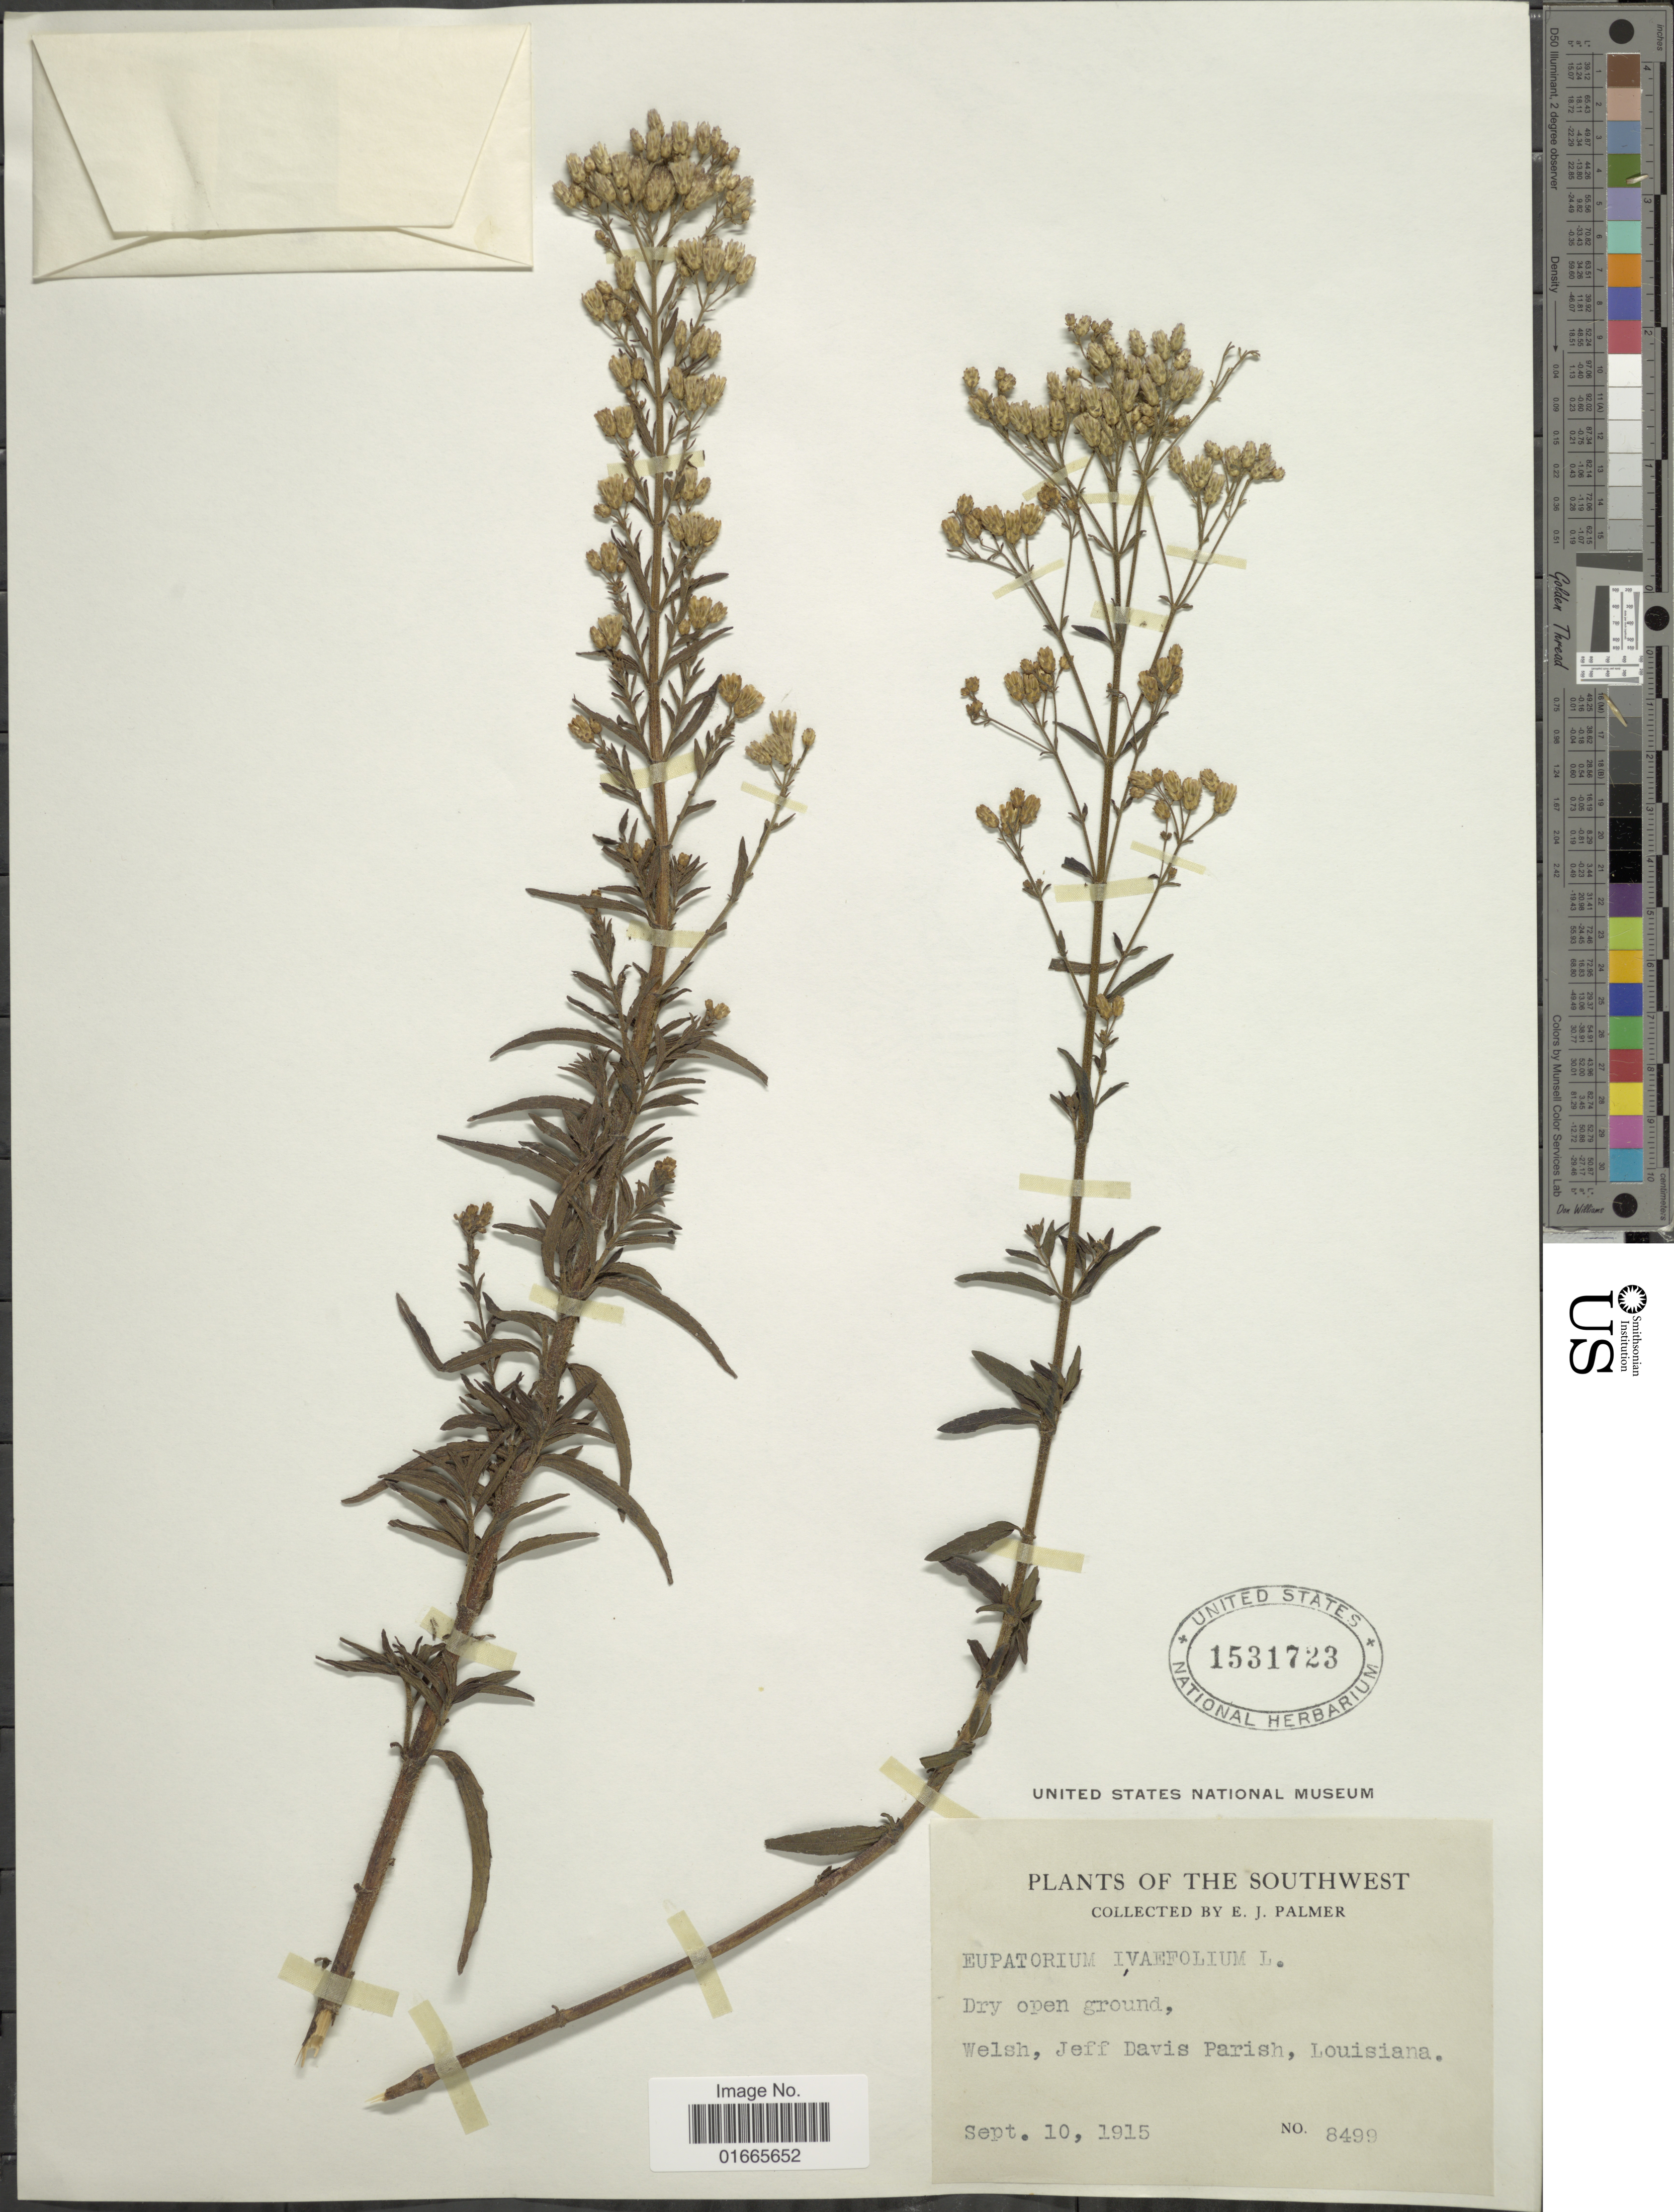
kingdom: Plantae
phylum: Tracheophyta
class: Magnoliopsida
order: Asterales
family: Asteraceae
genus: Chromolaena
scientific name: Chromolaena ivaefolia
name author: (L.) R.M. King & H. Rob.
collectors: E. J. Palmer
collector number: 8499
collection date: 1915-09-10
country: United States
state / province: Louisiana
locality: The Southwest, Welsh, Jeff Davis Parish.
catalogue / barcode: US 1531723